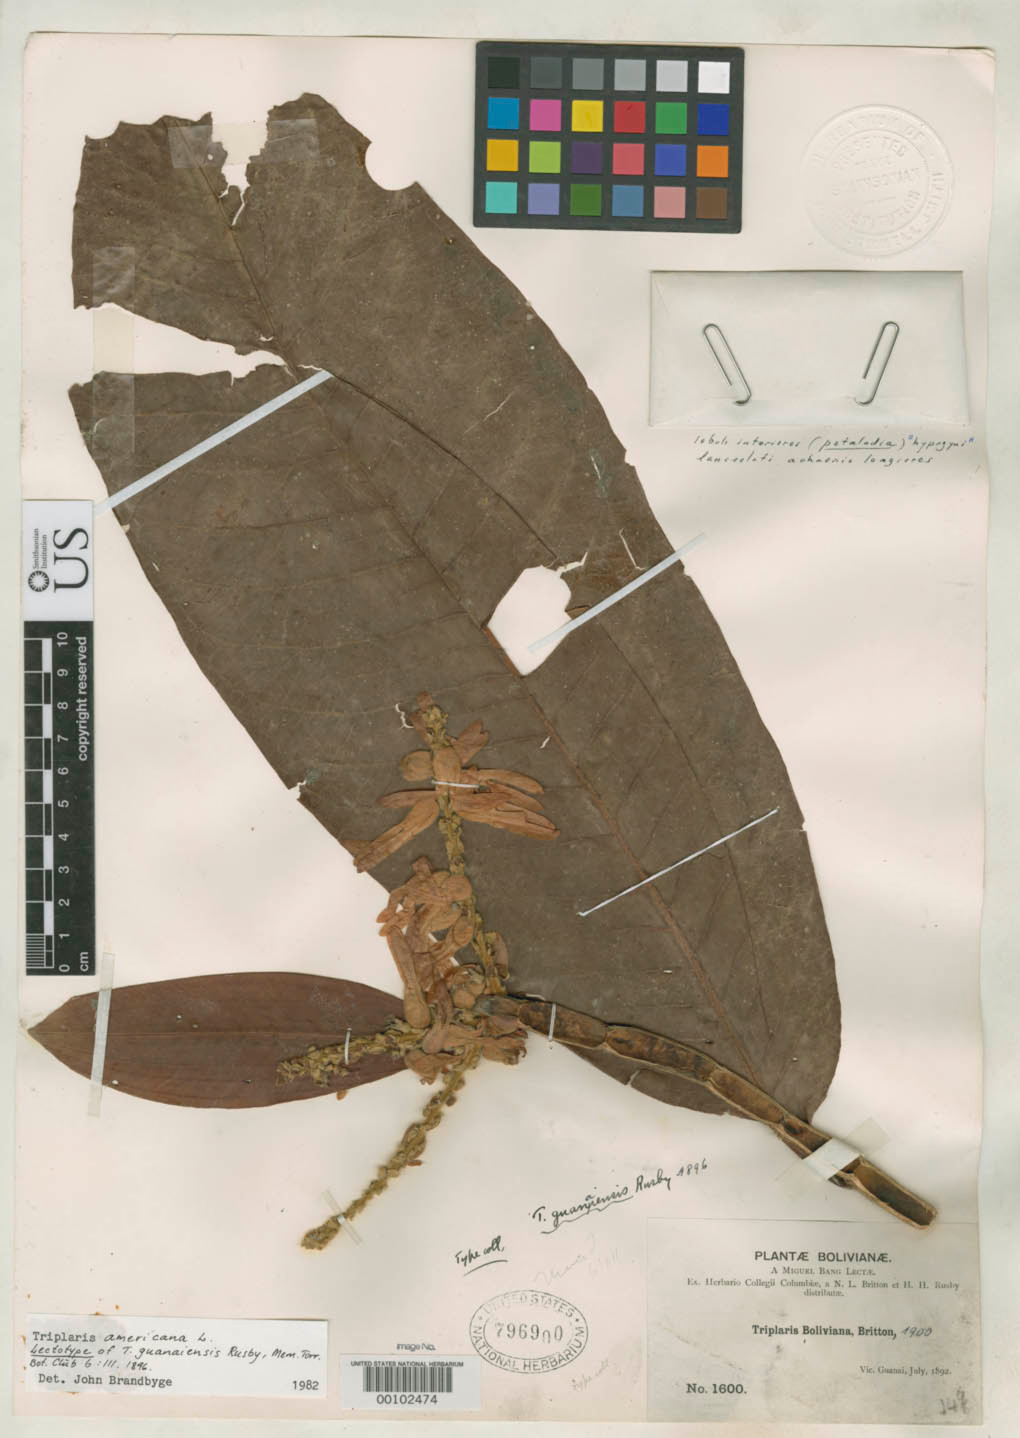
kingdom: Plantae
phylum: Tracheophyta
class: Magnoliopsida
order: Caryophyllales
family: Polygonaceae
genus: Triplaris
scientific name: Triplaris guanaiensis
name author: Rusby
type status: Lectotype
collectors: M. Bang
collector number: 1600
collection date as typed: Jul 1892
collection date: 1892-07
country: Bolivia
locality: Vic. Guanai.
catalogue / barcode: US 796900